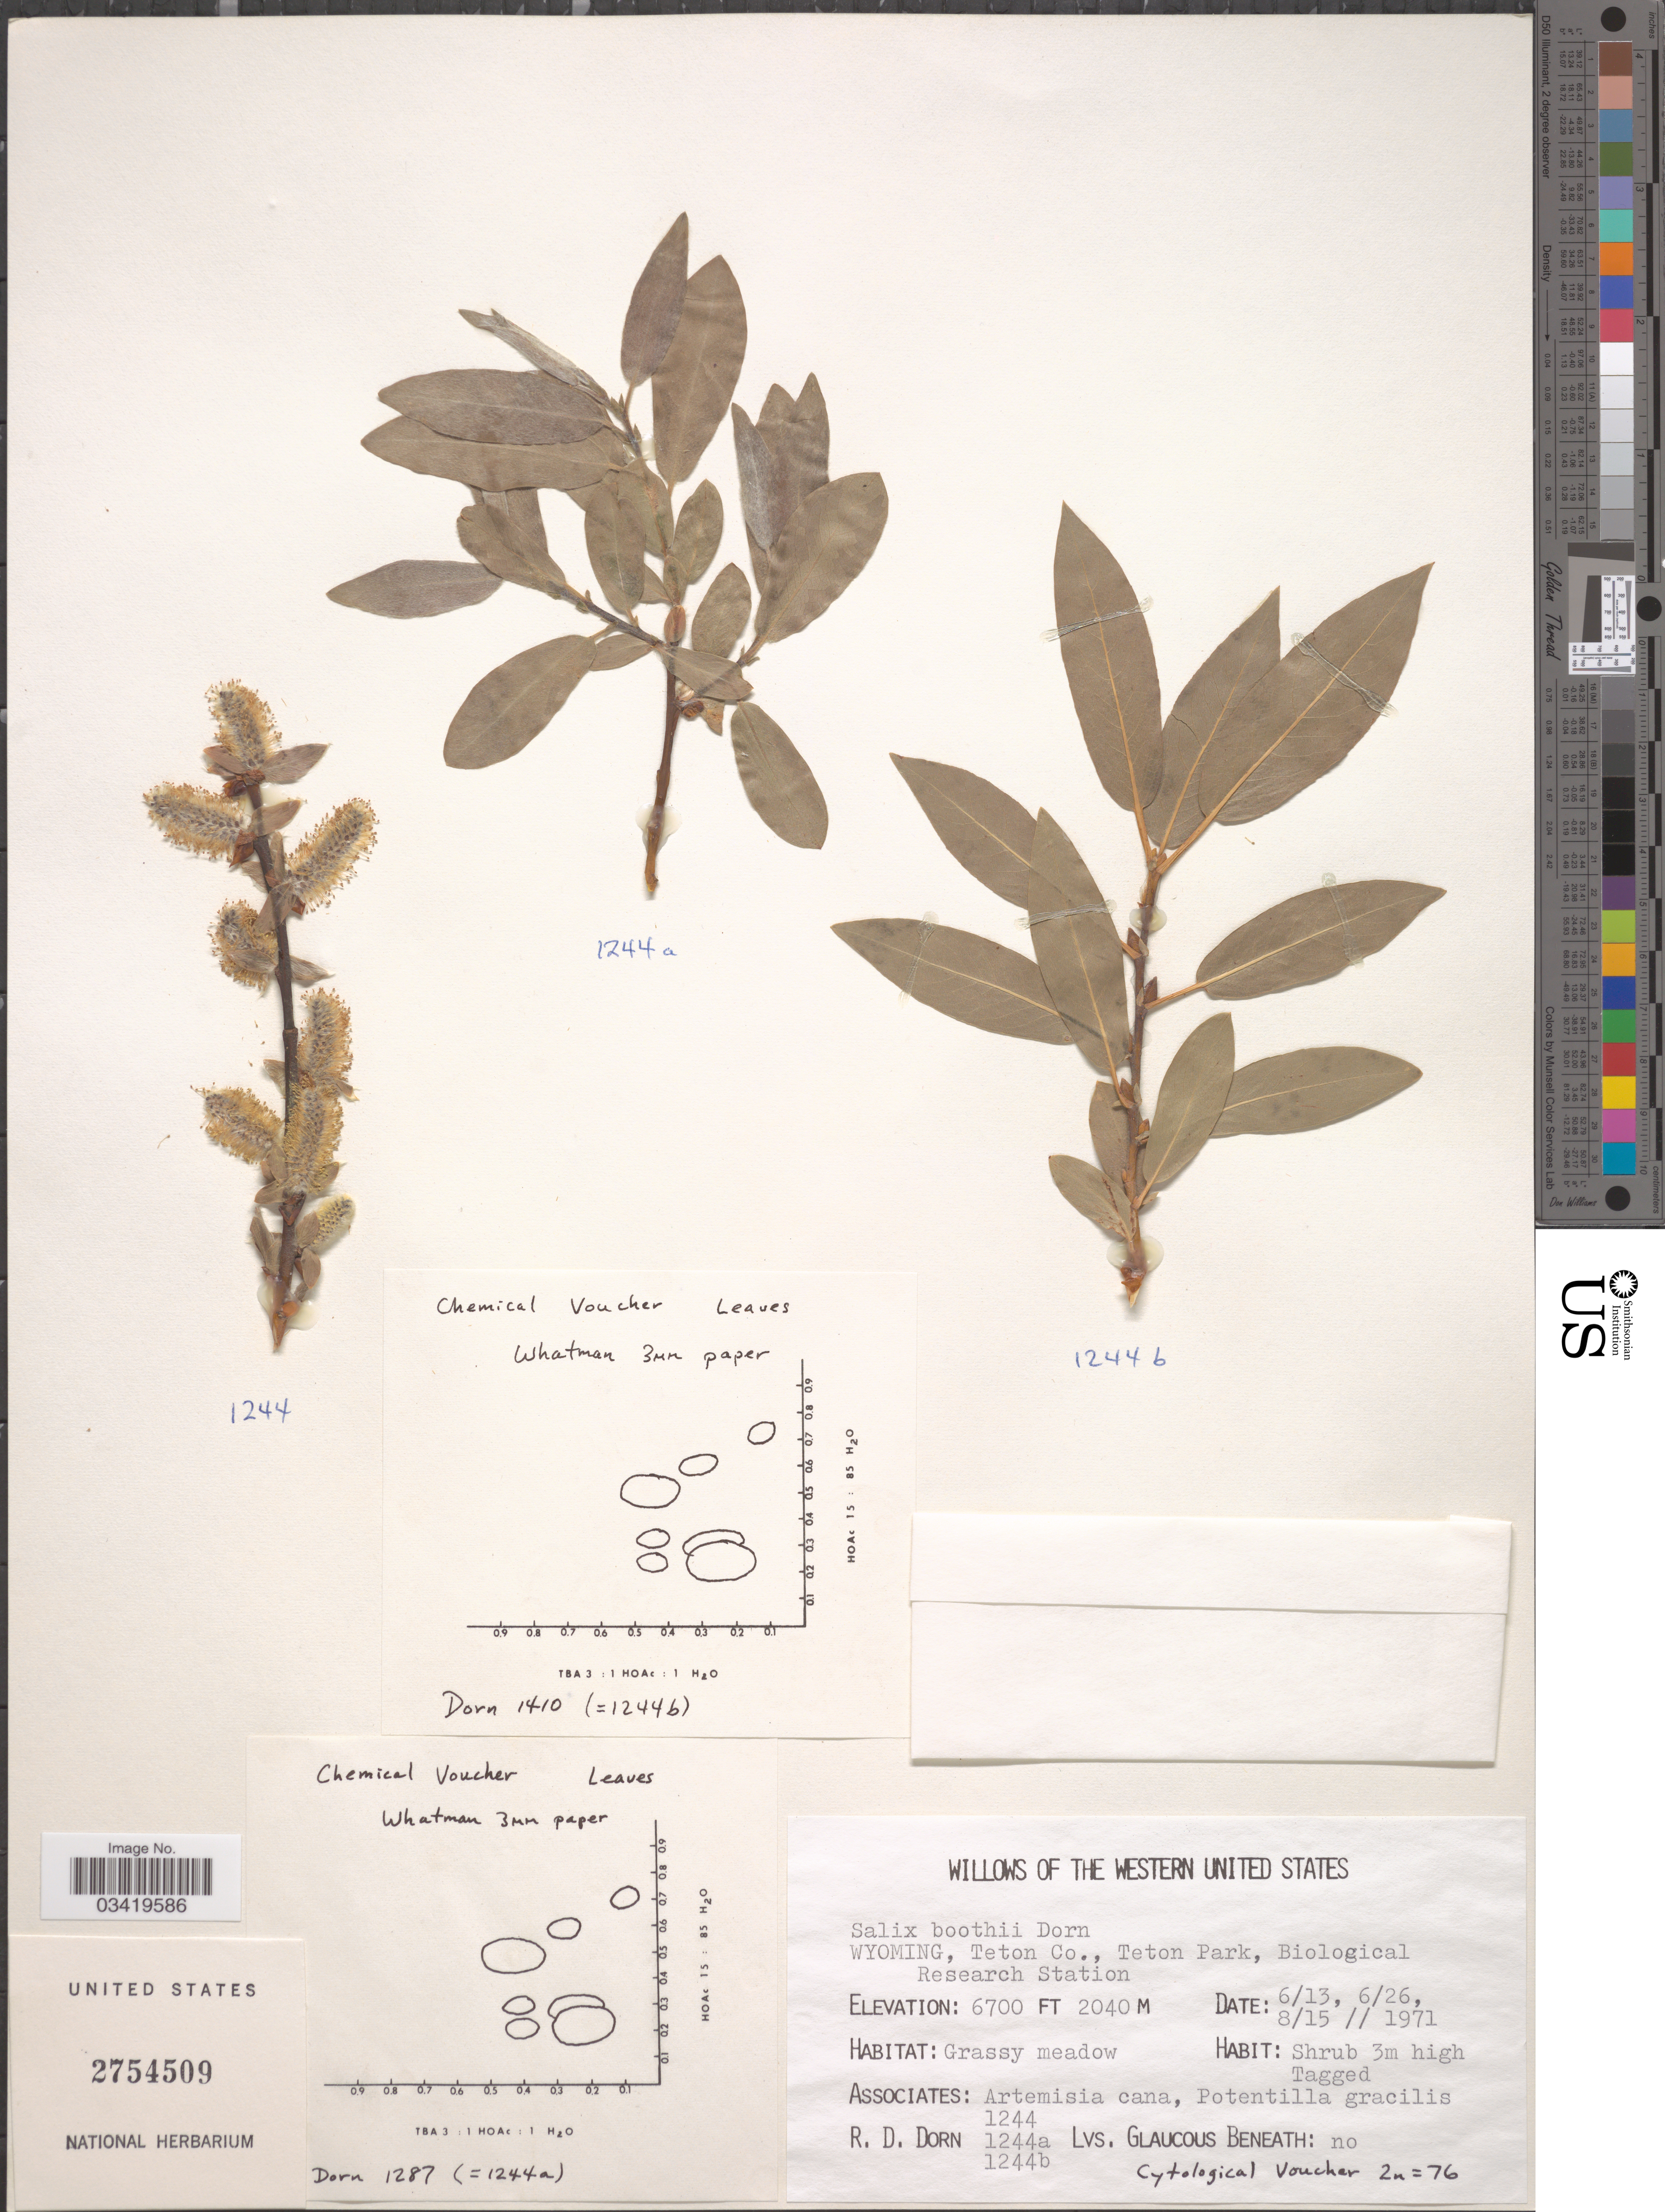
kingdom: Plantae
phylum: Tracheophyta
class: Magnoliopsida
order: Malpighiales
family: Salicaceae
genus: Salix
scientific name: Salix boothii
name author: Dorn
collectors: R. D. Dorn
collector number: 1244/1244a/1244b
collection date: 1971-06-13/1971-08-15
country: United States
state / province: Wyoming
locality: Western United States. Teton Co., Teton Park, Biological Research Station.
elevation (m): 2042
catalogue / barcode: US 2754509